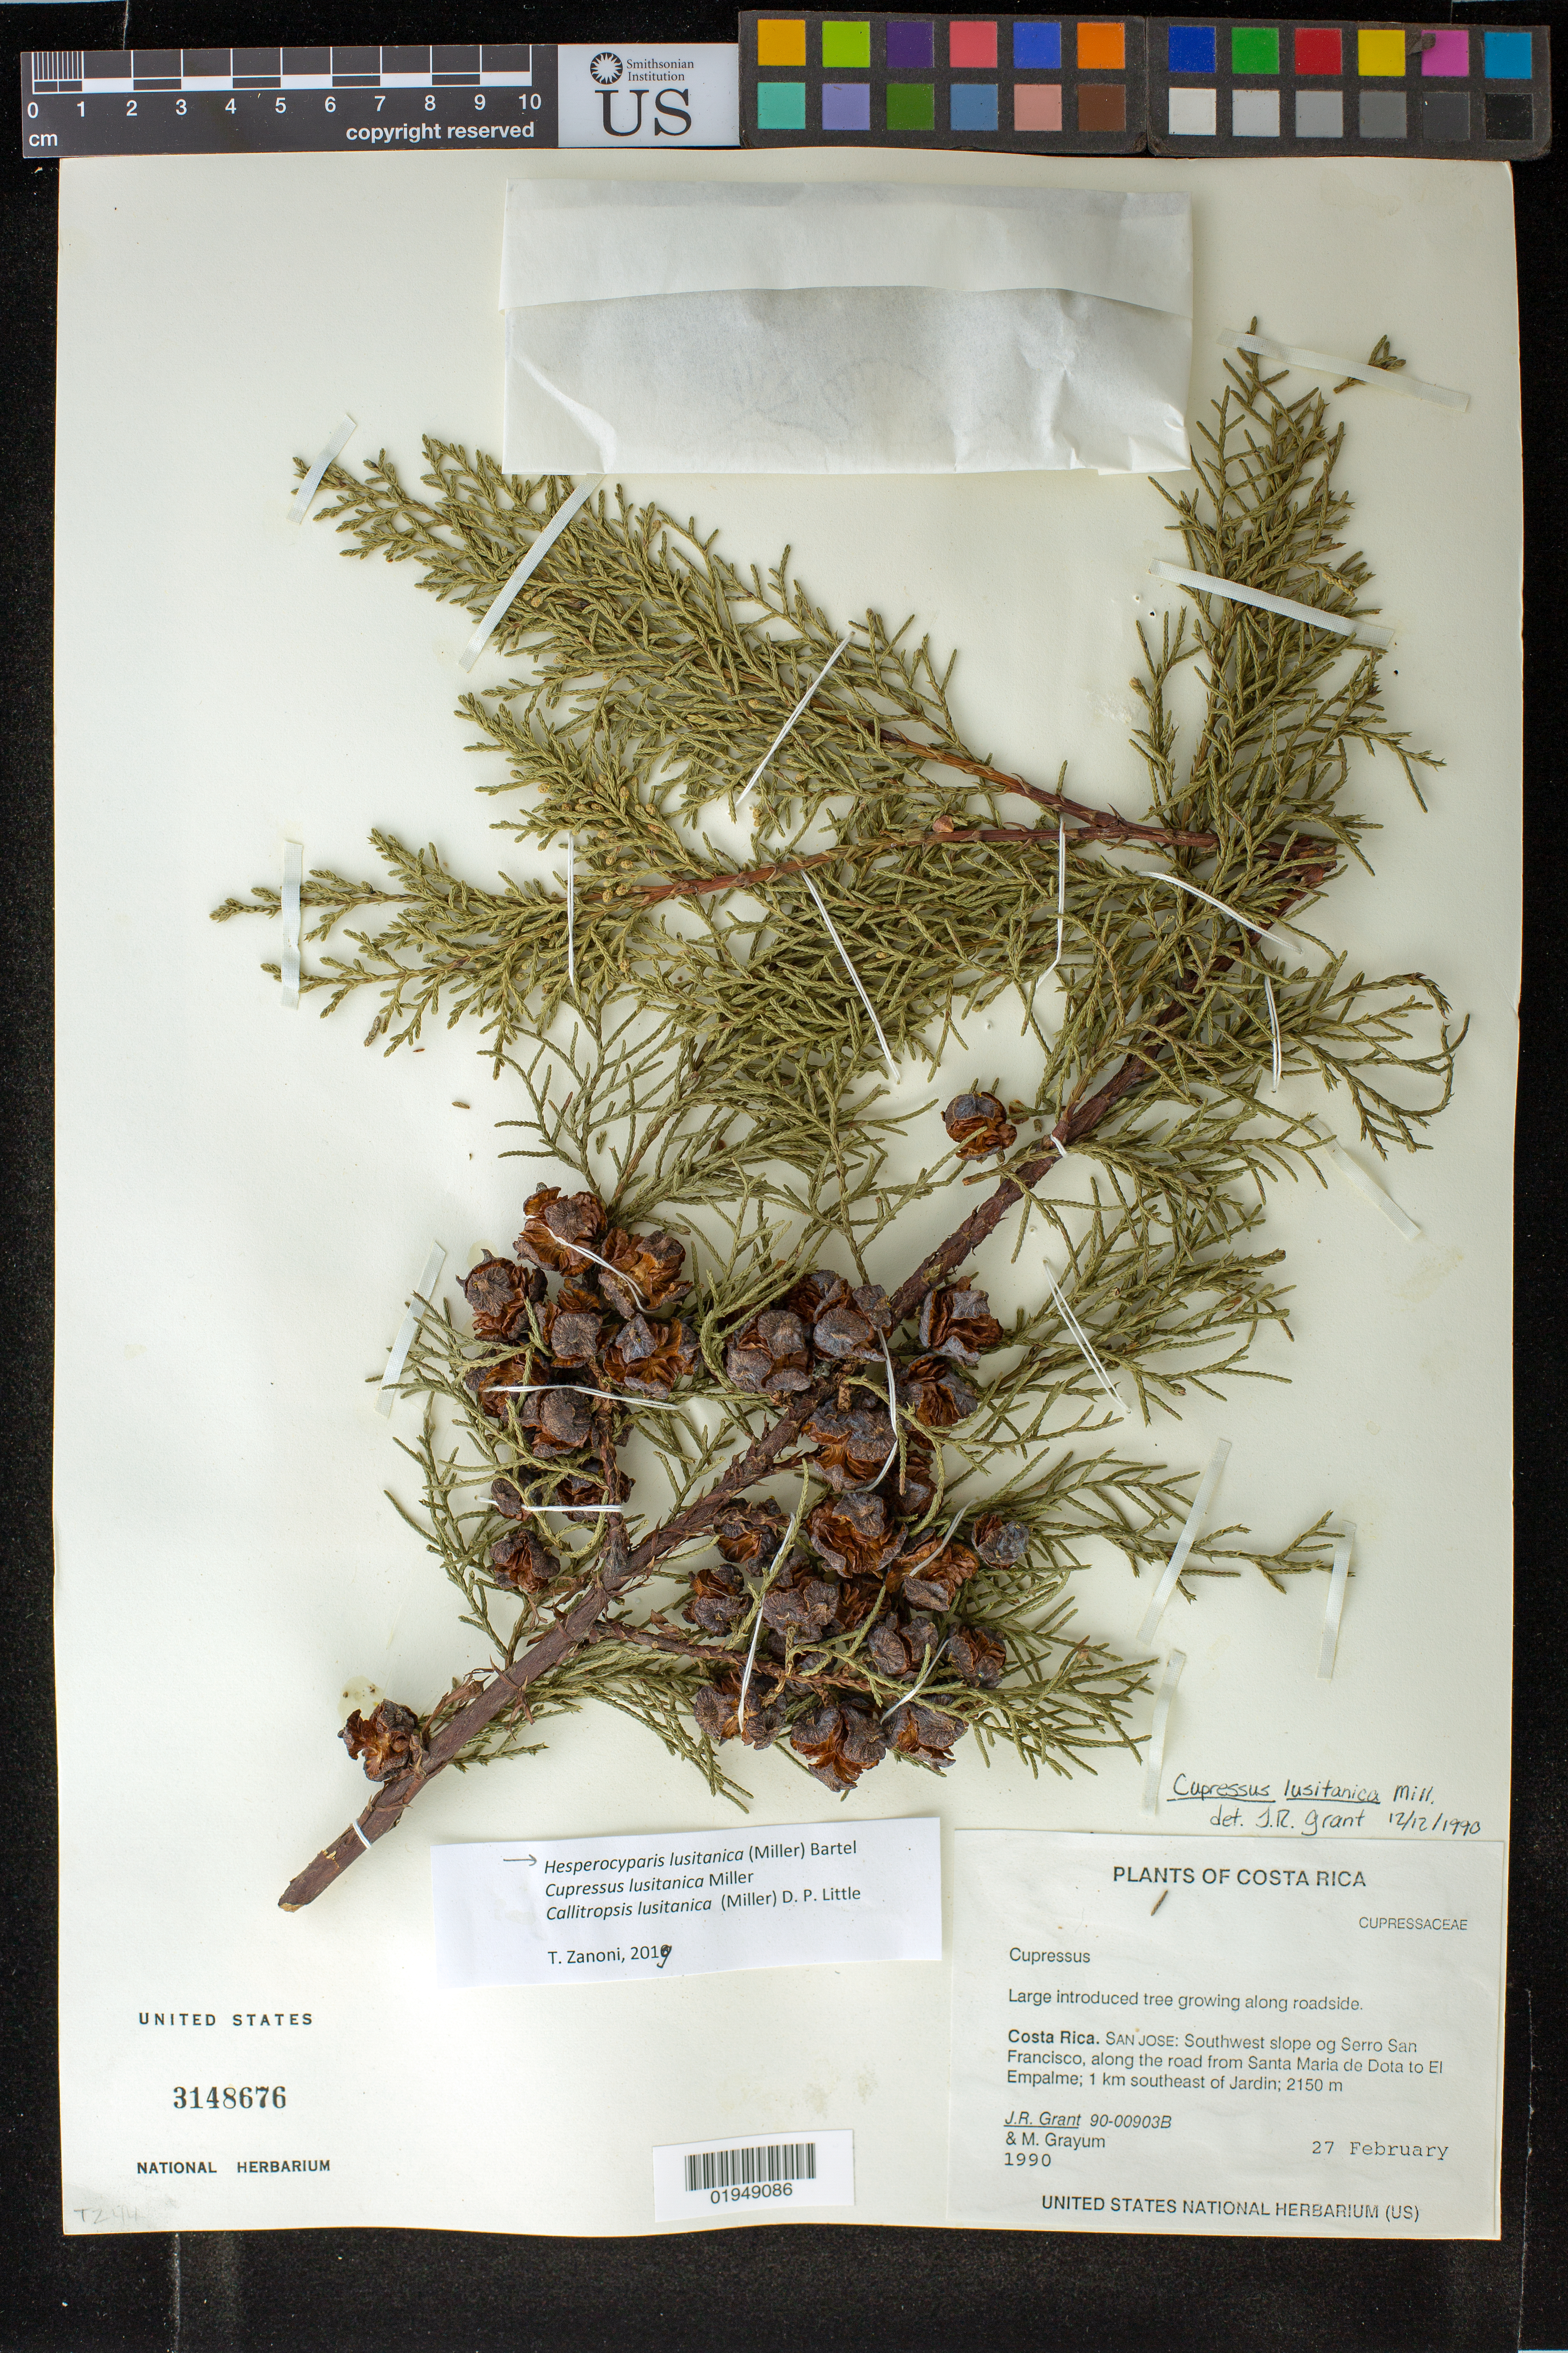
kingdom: Plantae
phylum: Tracheophyta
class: Pinopsida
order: Pinales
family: Cupressaceae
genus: Hesperocyparis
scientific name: Hesperocyparis lusitanica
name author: (Miller) Bartel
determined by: Zanoni, T. A., (NY), New York Botanical Garden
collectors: J. R. Grant & M. H. Grayum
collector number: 90-00903B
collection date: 1990-02-27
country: Costa Rica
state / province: San Jose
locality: Southwest slope of Serro San Francisco, along the road from Santa Maria de Dota to El Empalme; 1 km southeast of Jardin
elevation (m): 2150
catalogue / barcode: US 3148676